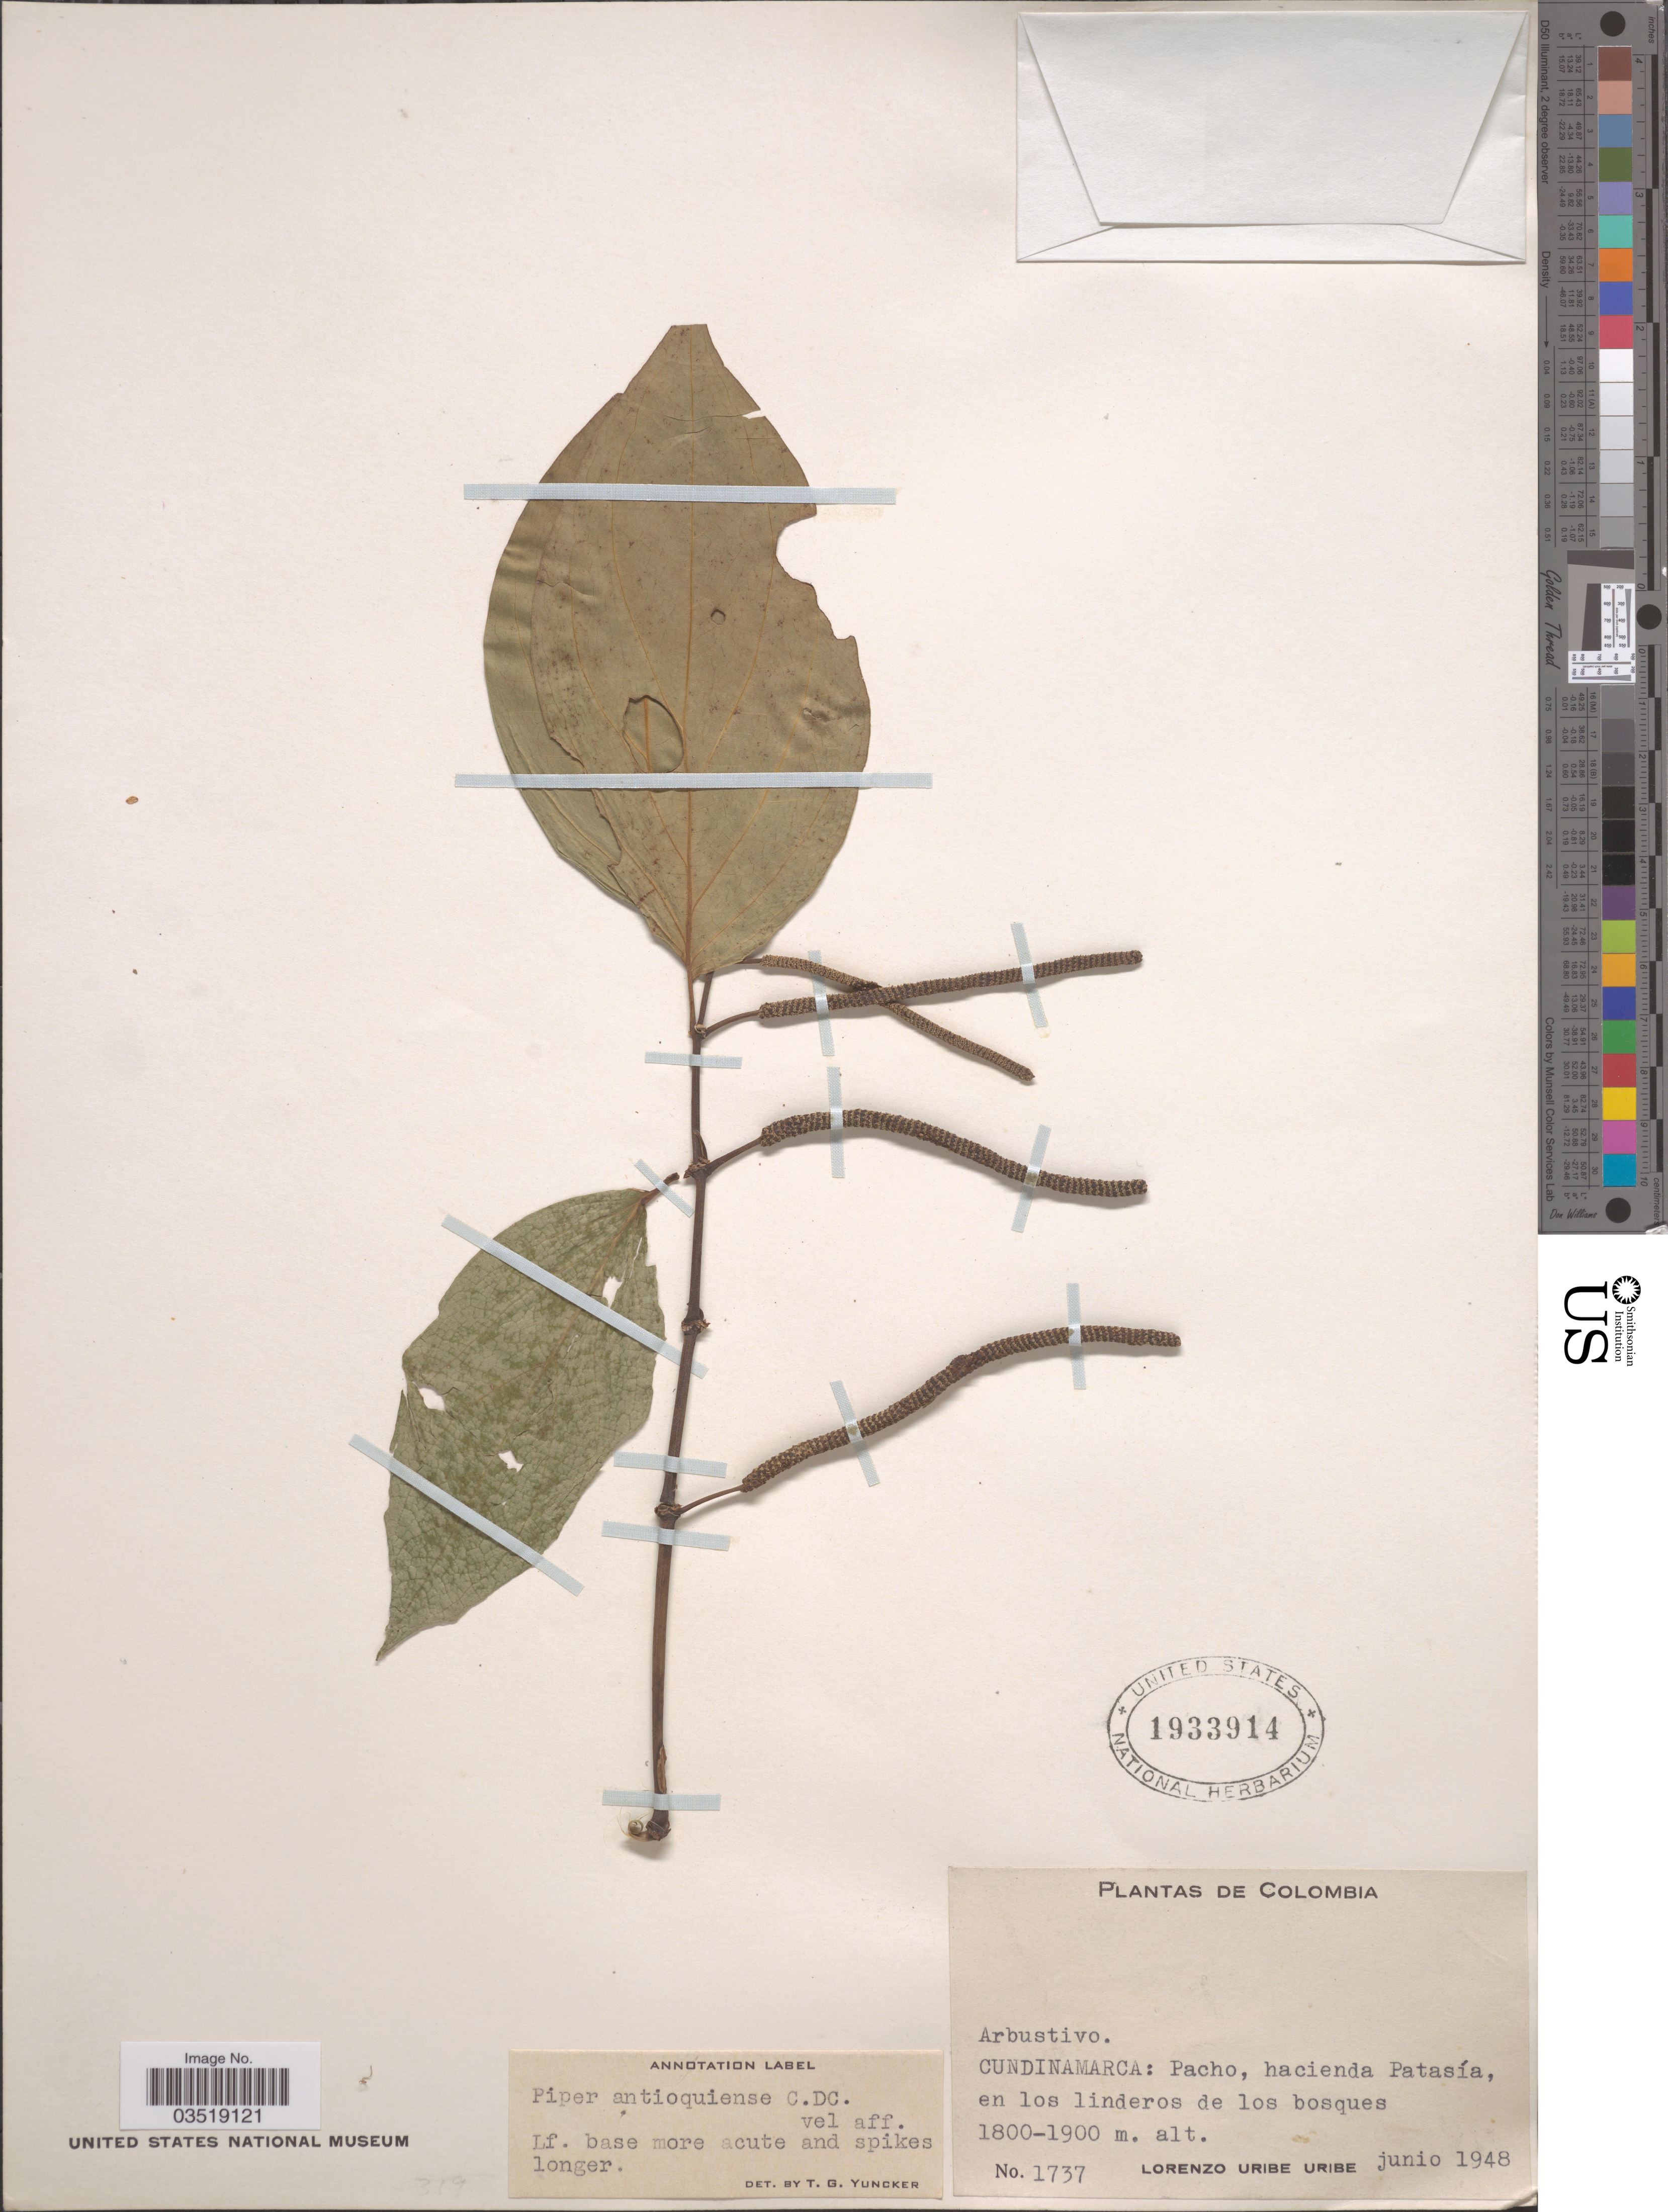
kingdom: Plantae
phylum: Tracheophyta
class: Magnoliopsida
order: Piperales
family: Piperaceae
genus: Piper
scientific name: Piper antioquiense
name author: C. DC.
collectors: L. Uribe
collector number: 1737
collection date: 1948-06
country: Colombia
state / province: Cundinamarca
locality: Pacho, hacienda Patasía.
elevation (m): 1800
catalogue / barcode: US 1933914